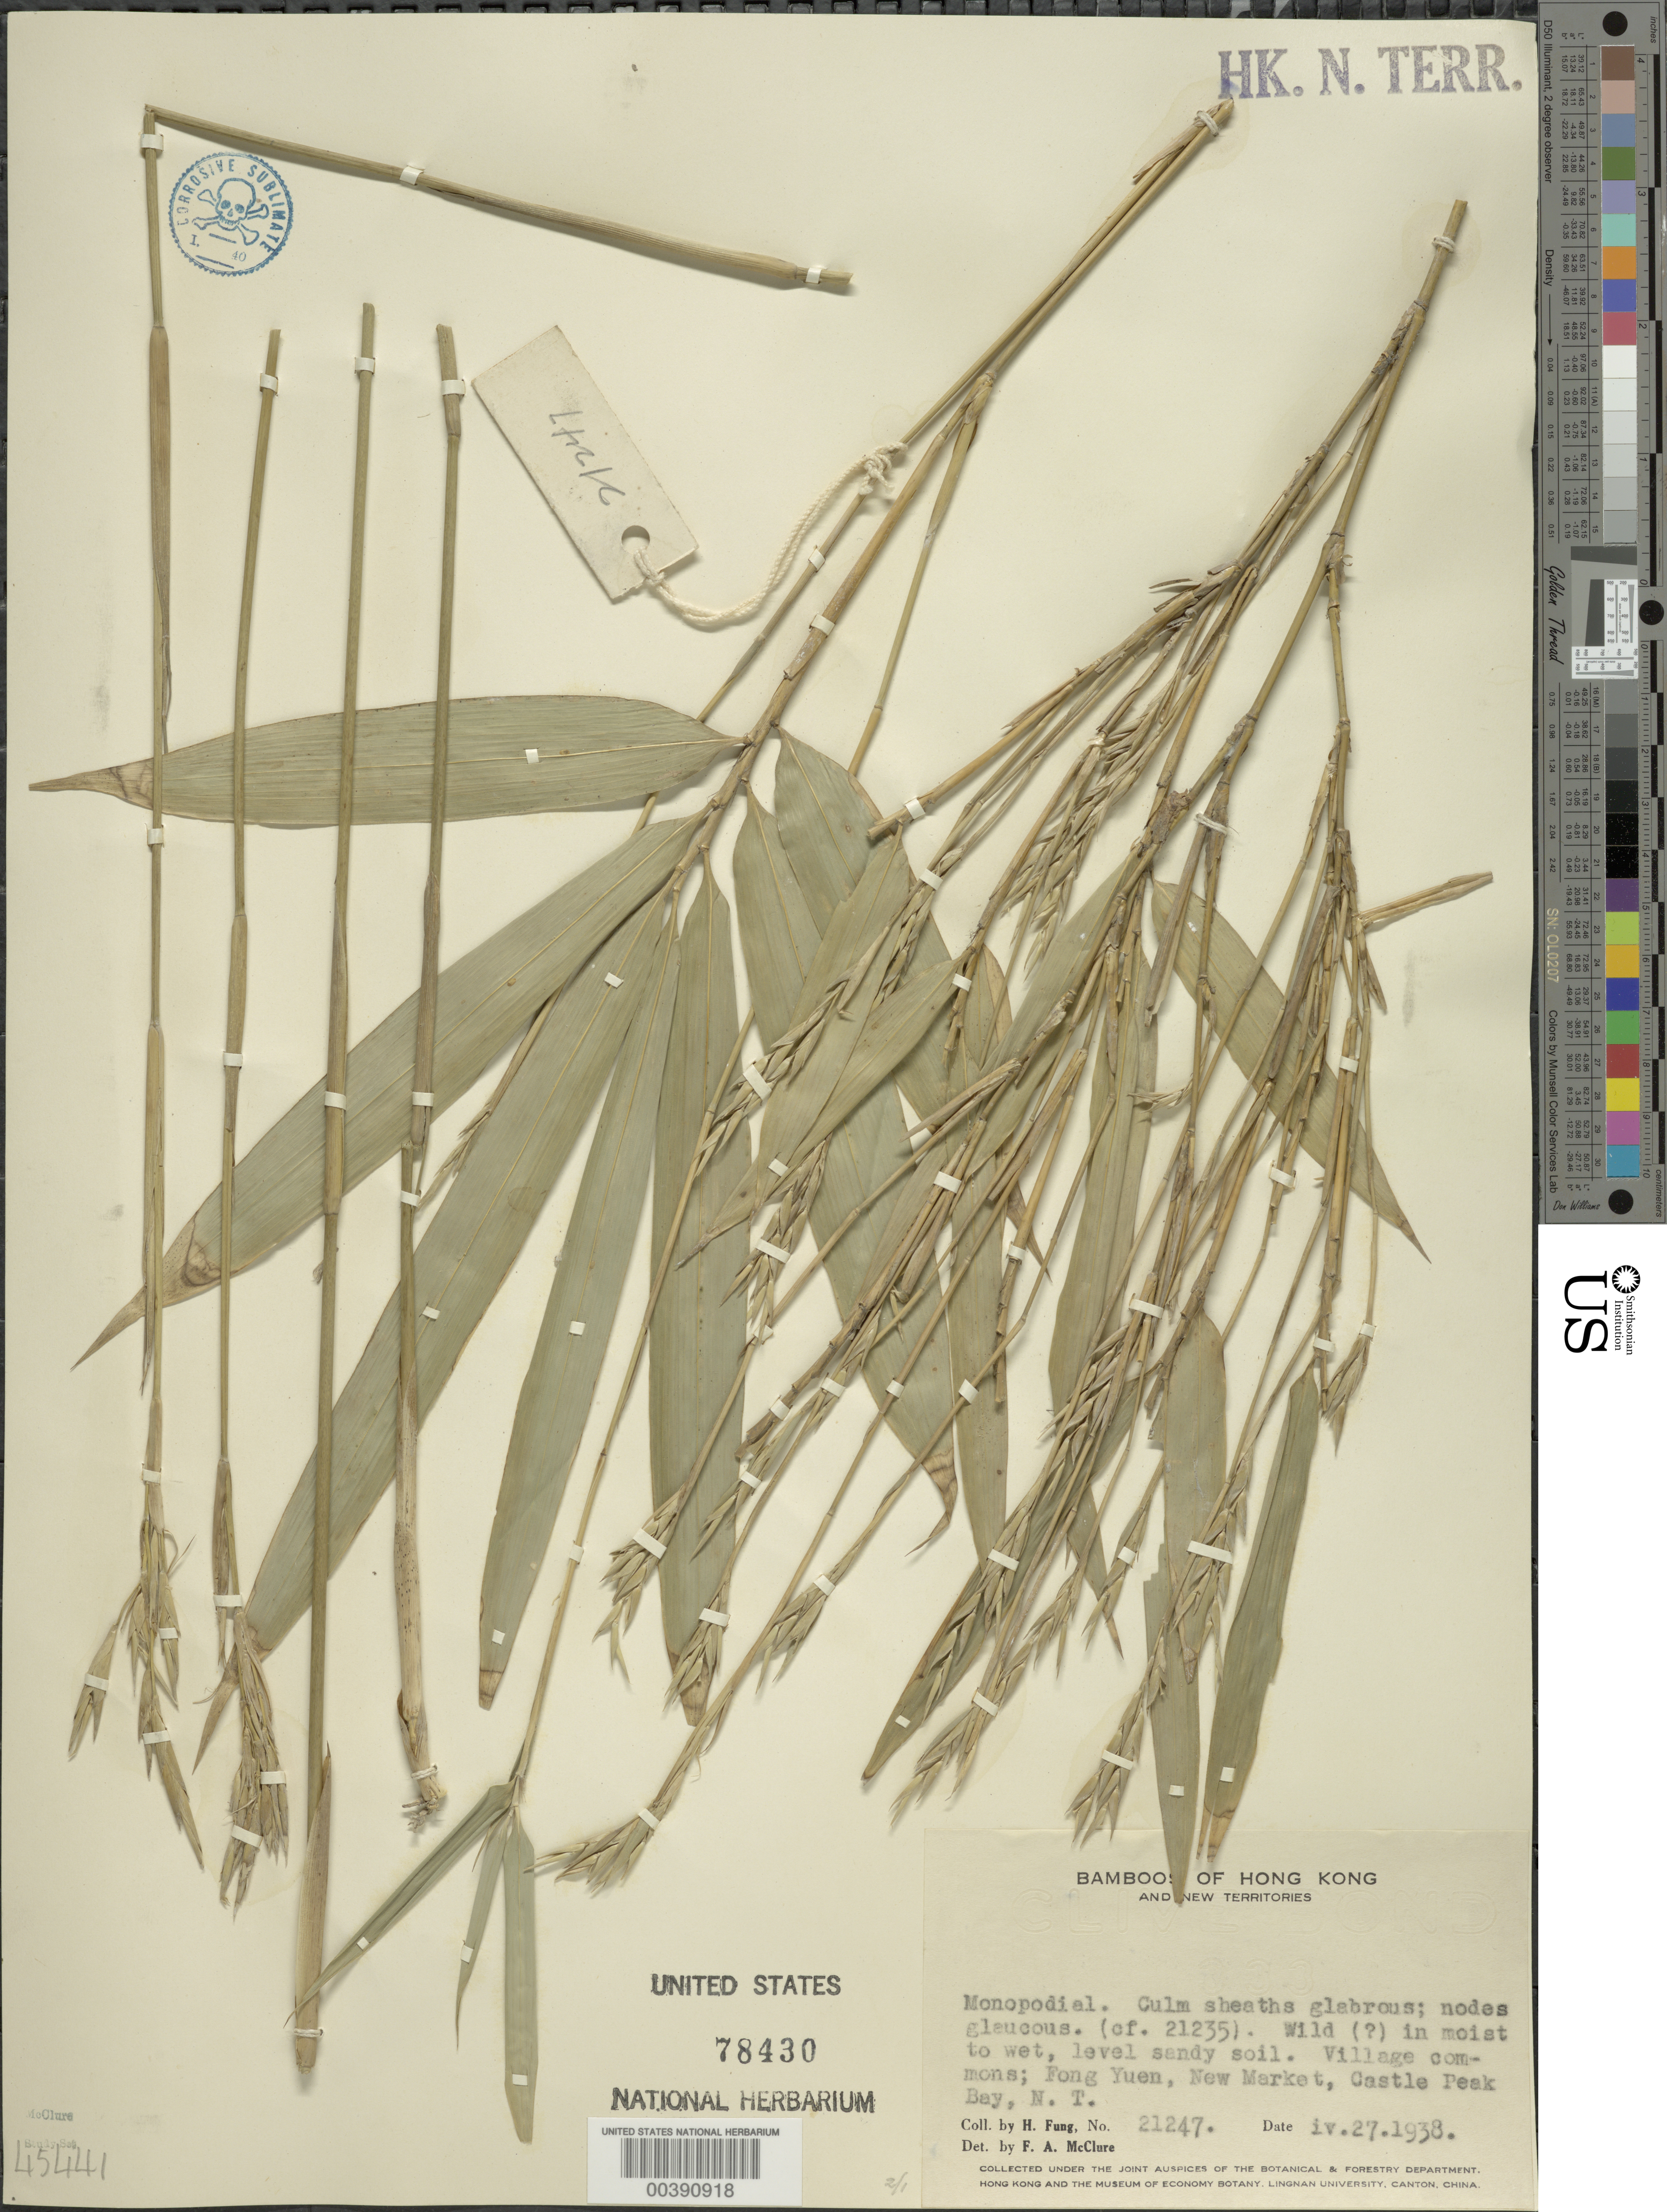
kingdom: Plantae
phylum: Tracheophyta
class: Liliopsida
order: Poales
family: Poaceae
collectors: H. L. Fung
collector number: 21247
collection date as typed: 27 Apr 1938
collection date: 1938-04-27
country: China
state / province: Hong Kong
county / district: New Territories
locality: Fong yuen, new market, castle peak bay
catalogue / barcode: US 78430